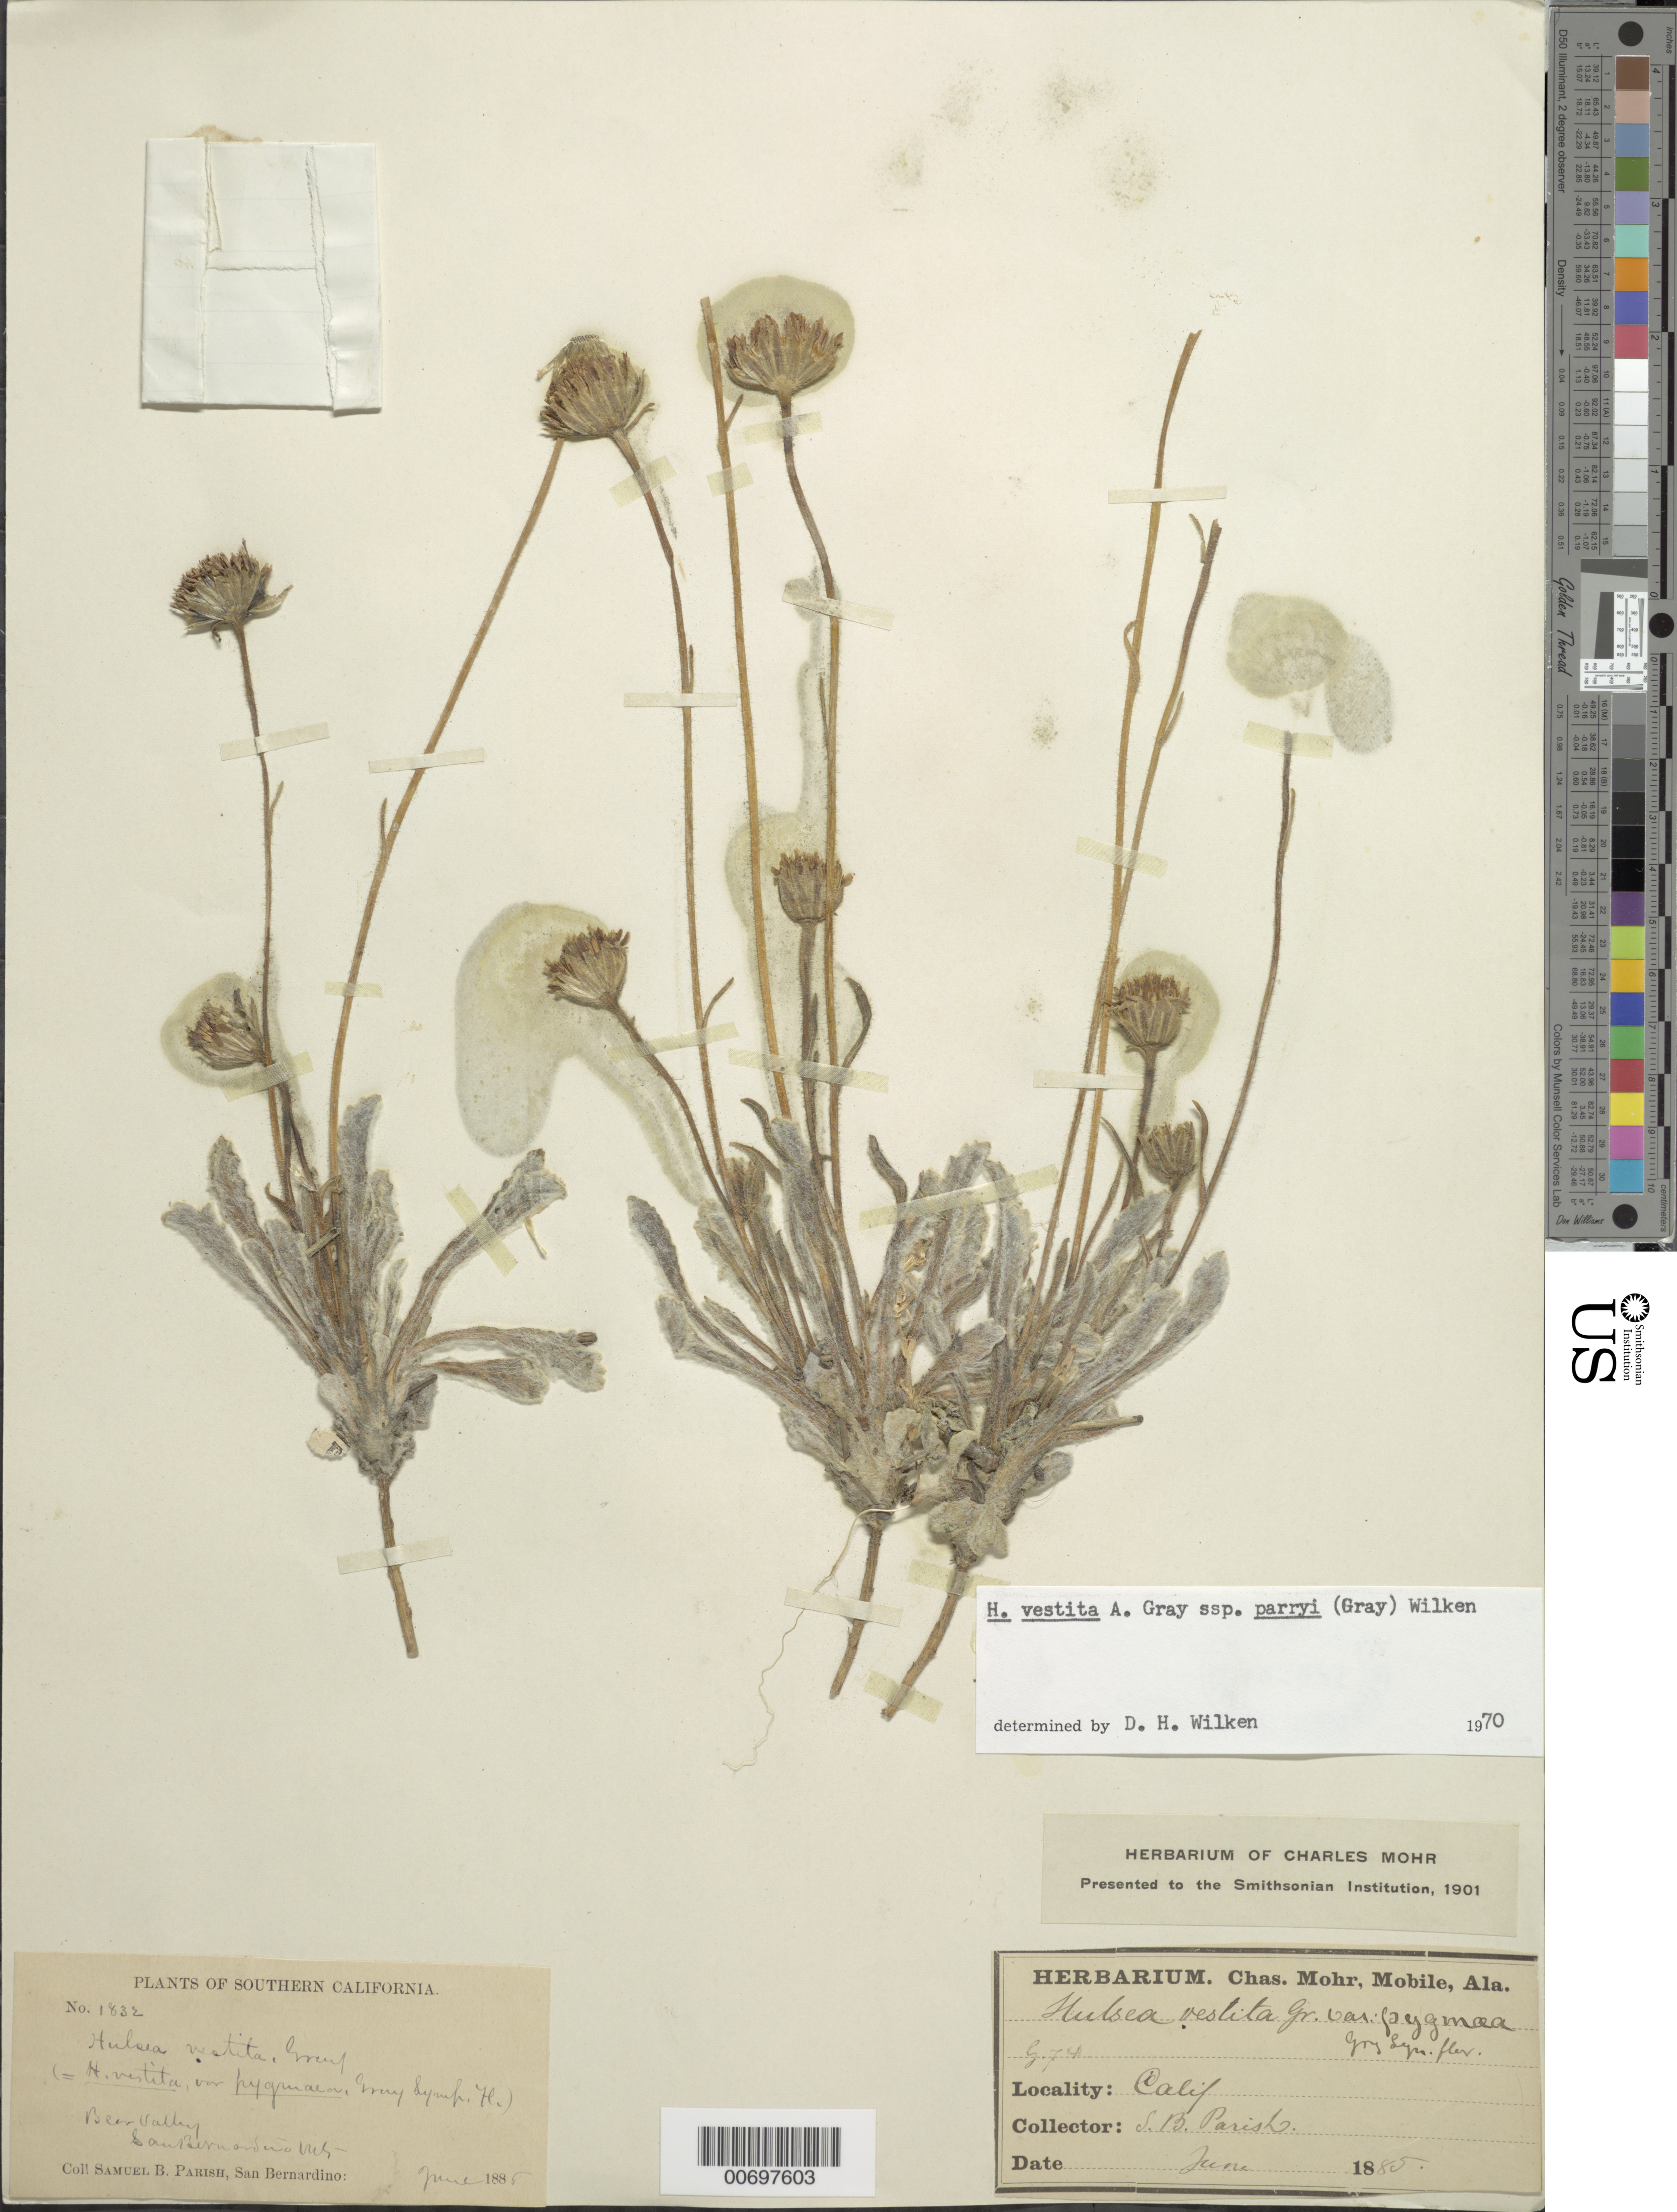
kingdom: Plantae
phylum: Tracheophyta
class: Magnoliopsida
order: Asterales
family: Asteraceae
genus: Hulsea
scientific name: Hulsea vestita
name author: A. Gray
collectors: S. B. Parish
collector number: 1832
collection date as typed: Jun 1885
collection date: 1885-06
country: United States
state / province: California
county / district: San Bernardino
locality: Bear Valley, San Bernardino Mts.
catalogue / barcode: US 782681